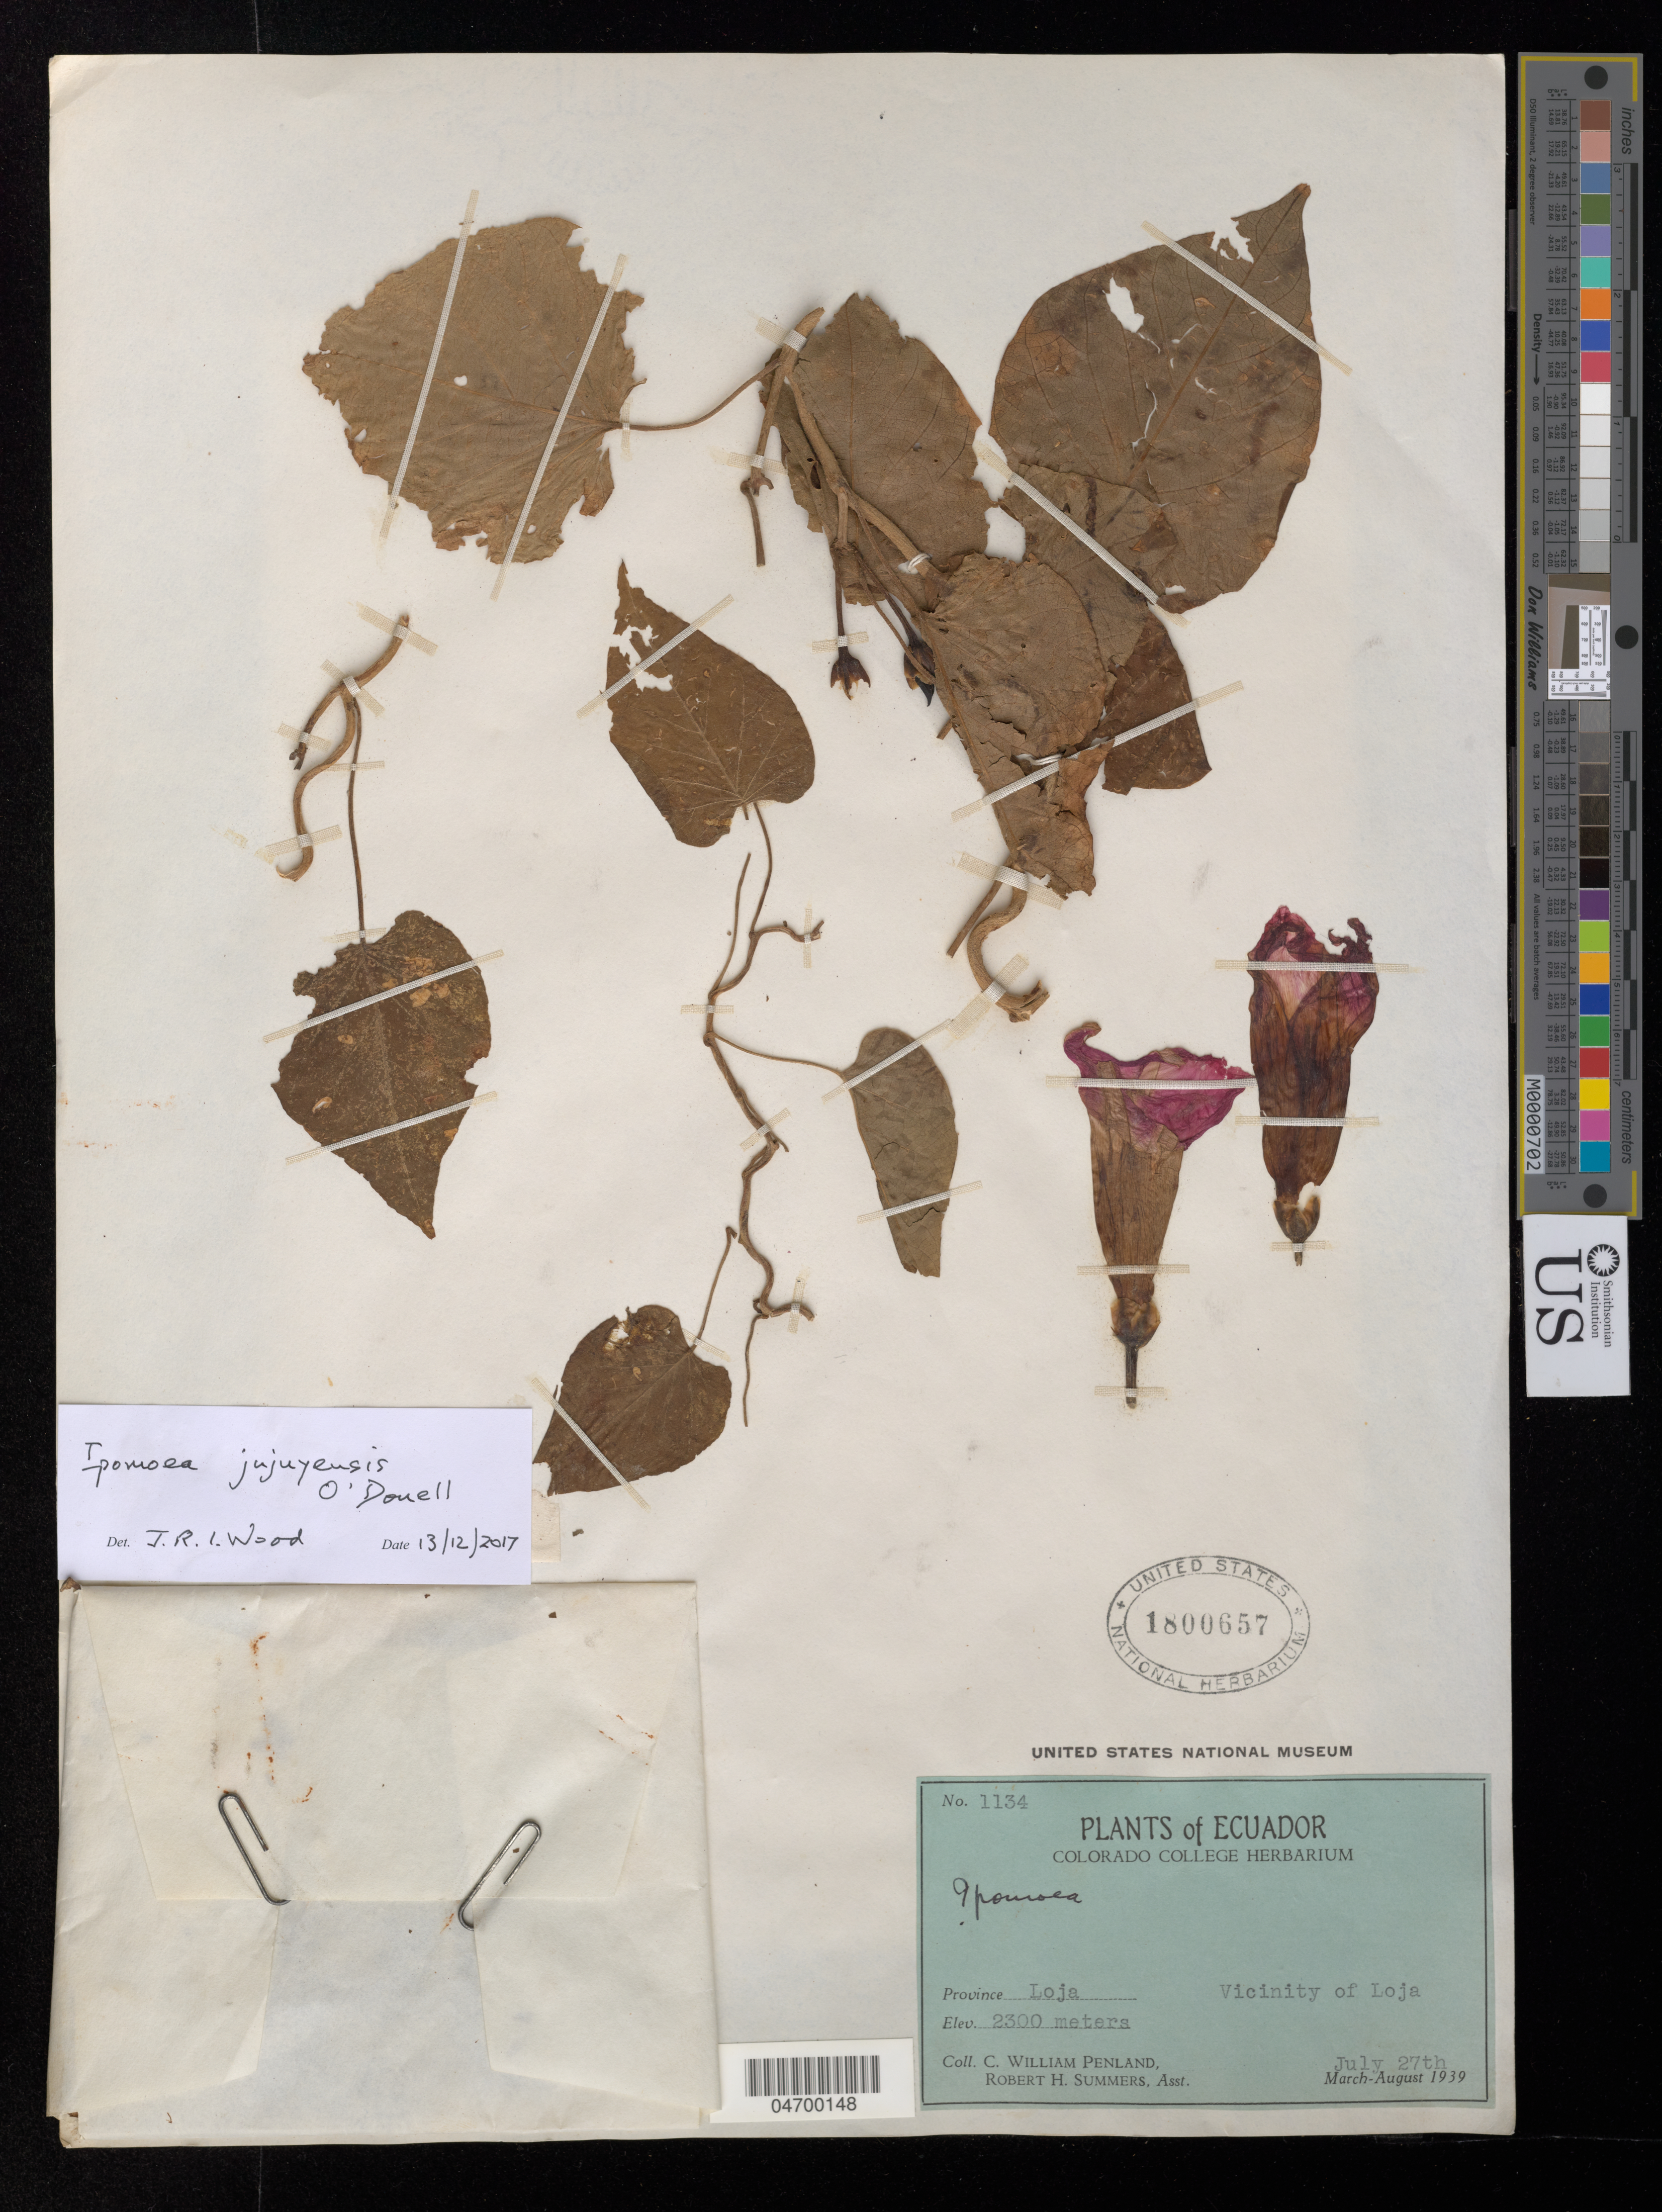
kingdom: Plantae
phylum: Tracheophyta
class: Magnoliopsida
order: Solanales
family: Convolvulaceae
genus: Ipomoea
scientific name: Ipomoea jujuyensis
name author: O'Donell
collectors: C. W. Penland & R. Summers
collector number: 1134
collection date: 1939-07-27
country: Ecuador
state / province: Loja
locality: Vicinity of Loja.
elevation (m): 2300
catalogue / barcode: US 1800657